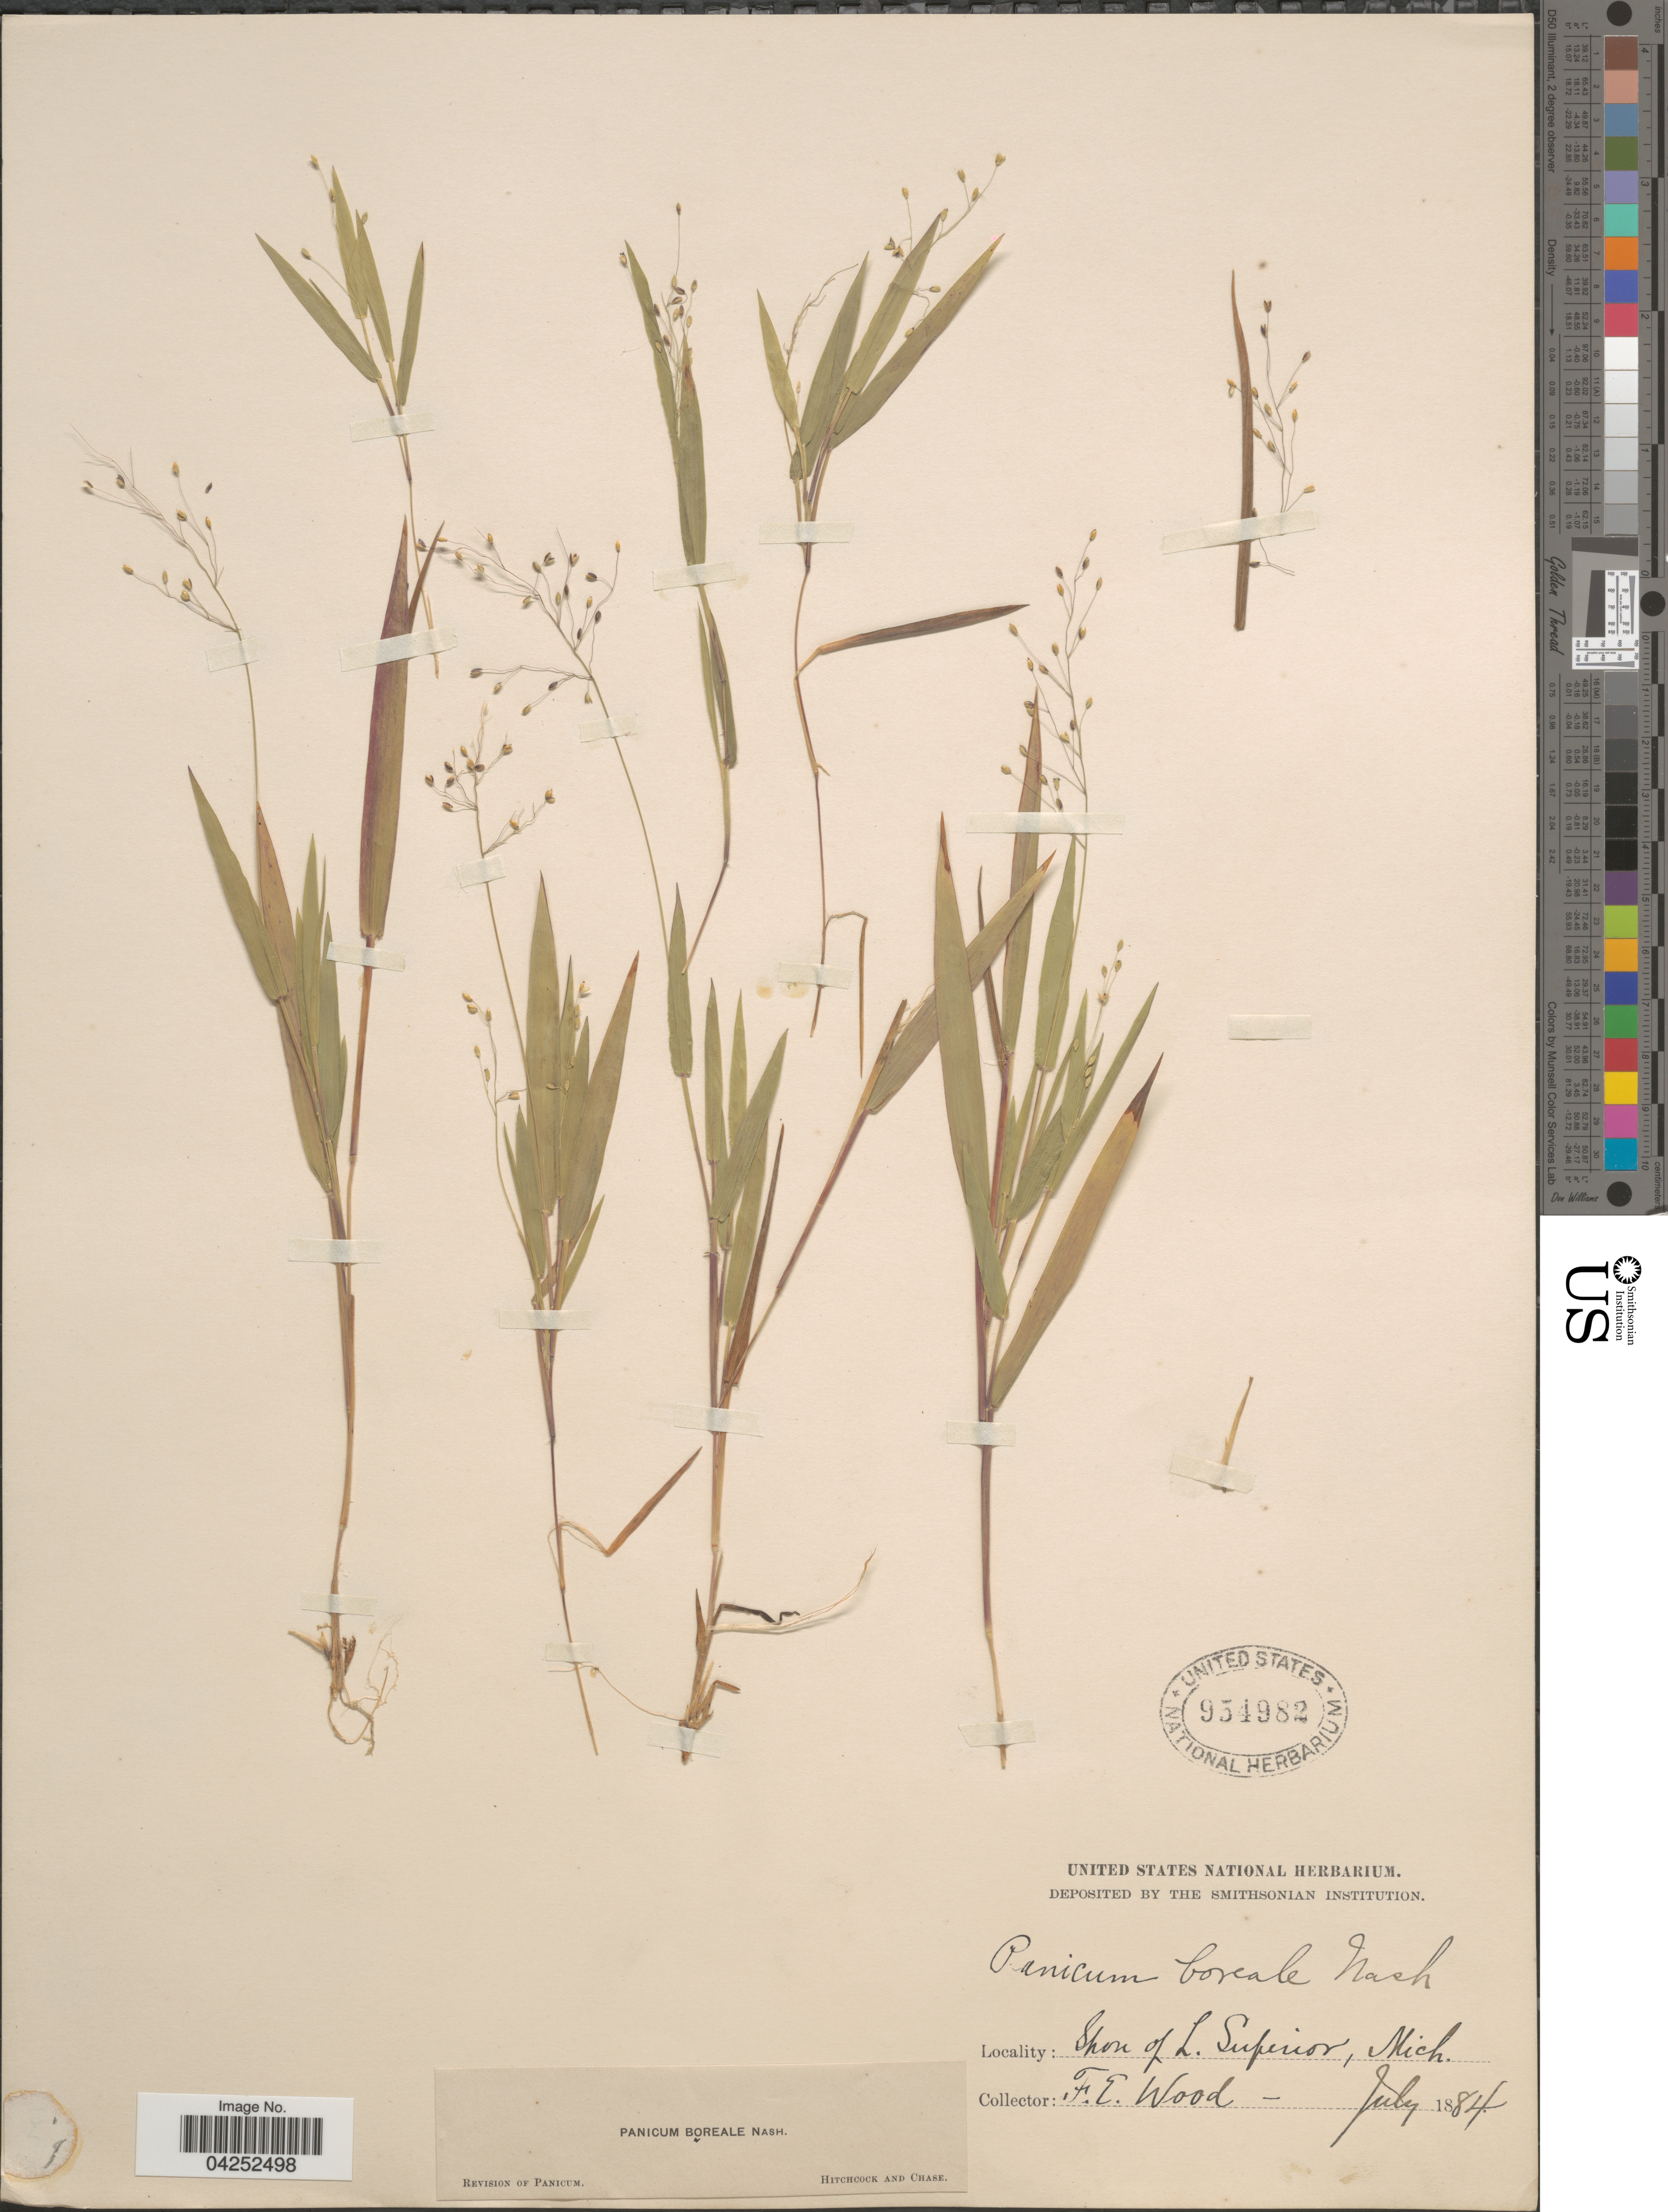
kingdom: Plantae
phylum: Tracheophyta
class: Liliopsida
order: Poales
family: Poaceae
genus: Dichanthelium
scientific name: Dichanthelium boreale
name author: (Nash) Freckmann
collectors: F. Wood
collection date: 1884-07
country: United States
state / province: Michigan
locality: Shore of L. Superior.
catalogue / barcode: US 954982